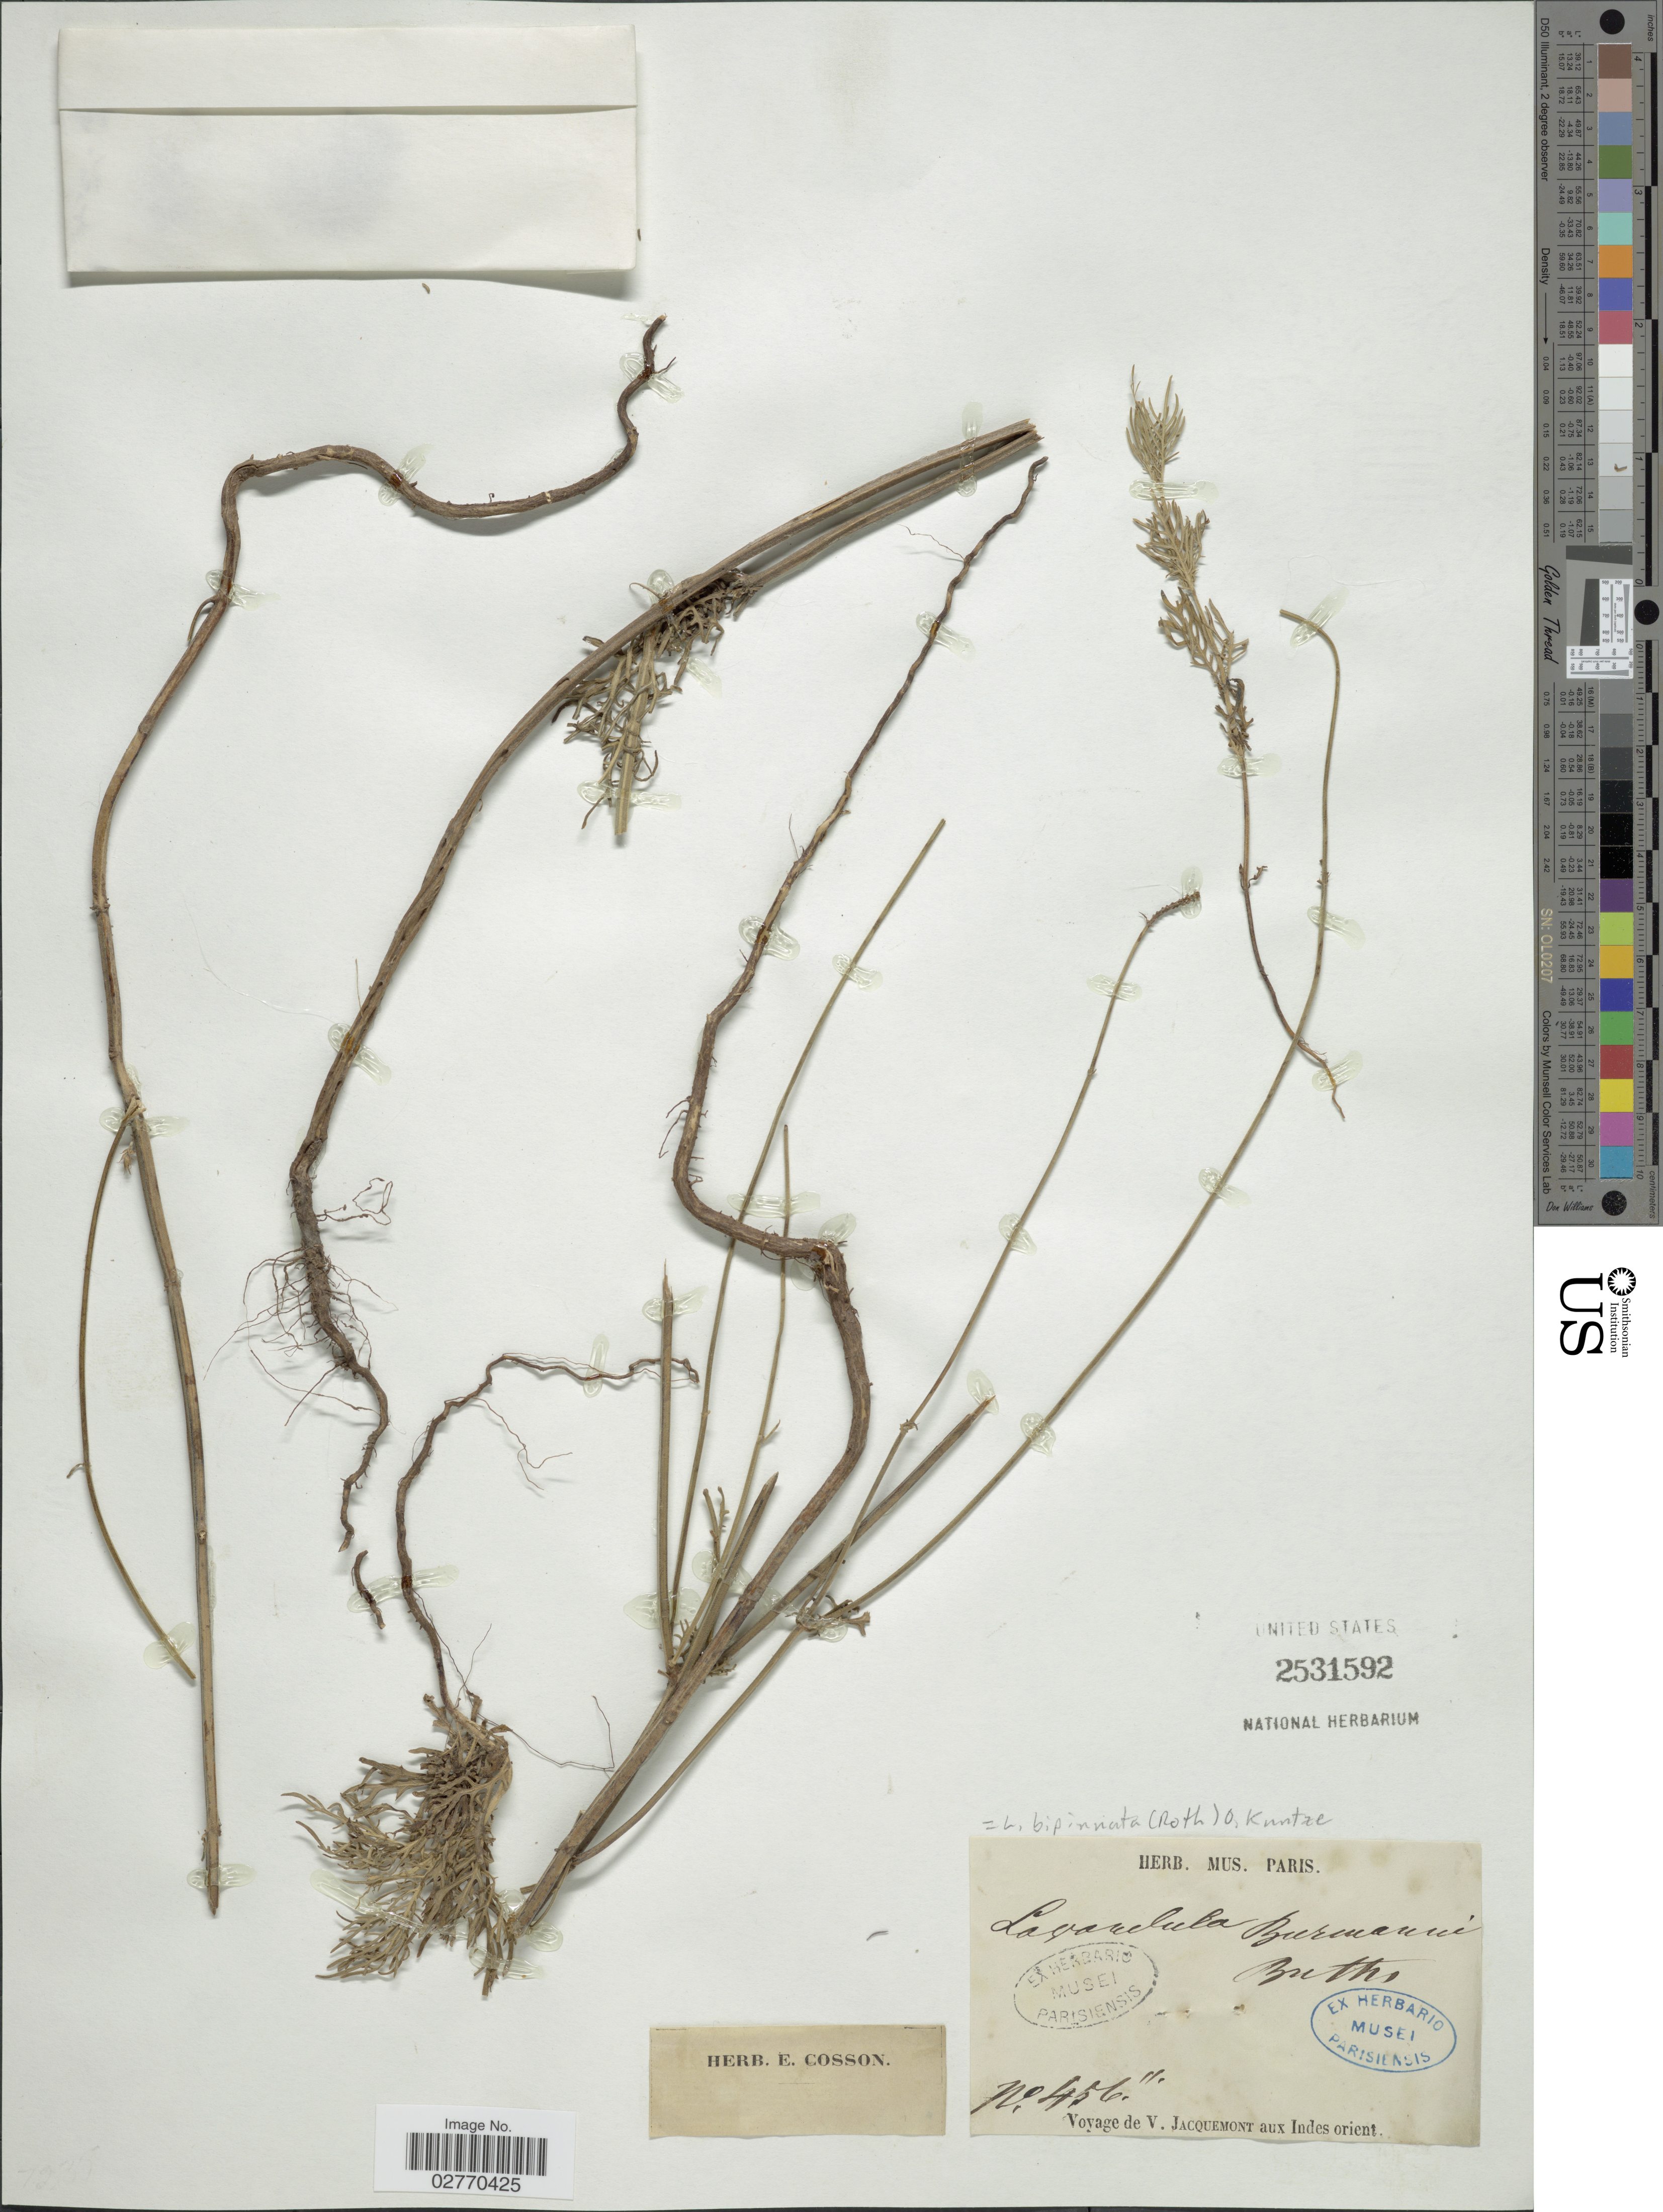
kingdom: Plantae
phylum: Tracheophyta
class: Magnoliopsida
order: Lamiales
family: Lamiaceae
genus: Lavandula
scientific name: Lavandula bipinnata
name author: (A. Roth) Kuntze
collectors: V. Jacquemont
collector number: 456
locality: Indes orient.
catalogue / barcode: US 2531592